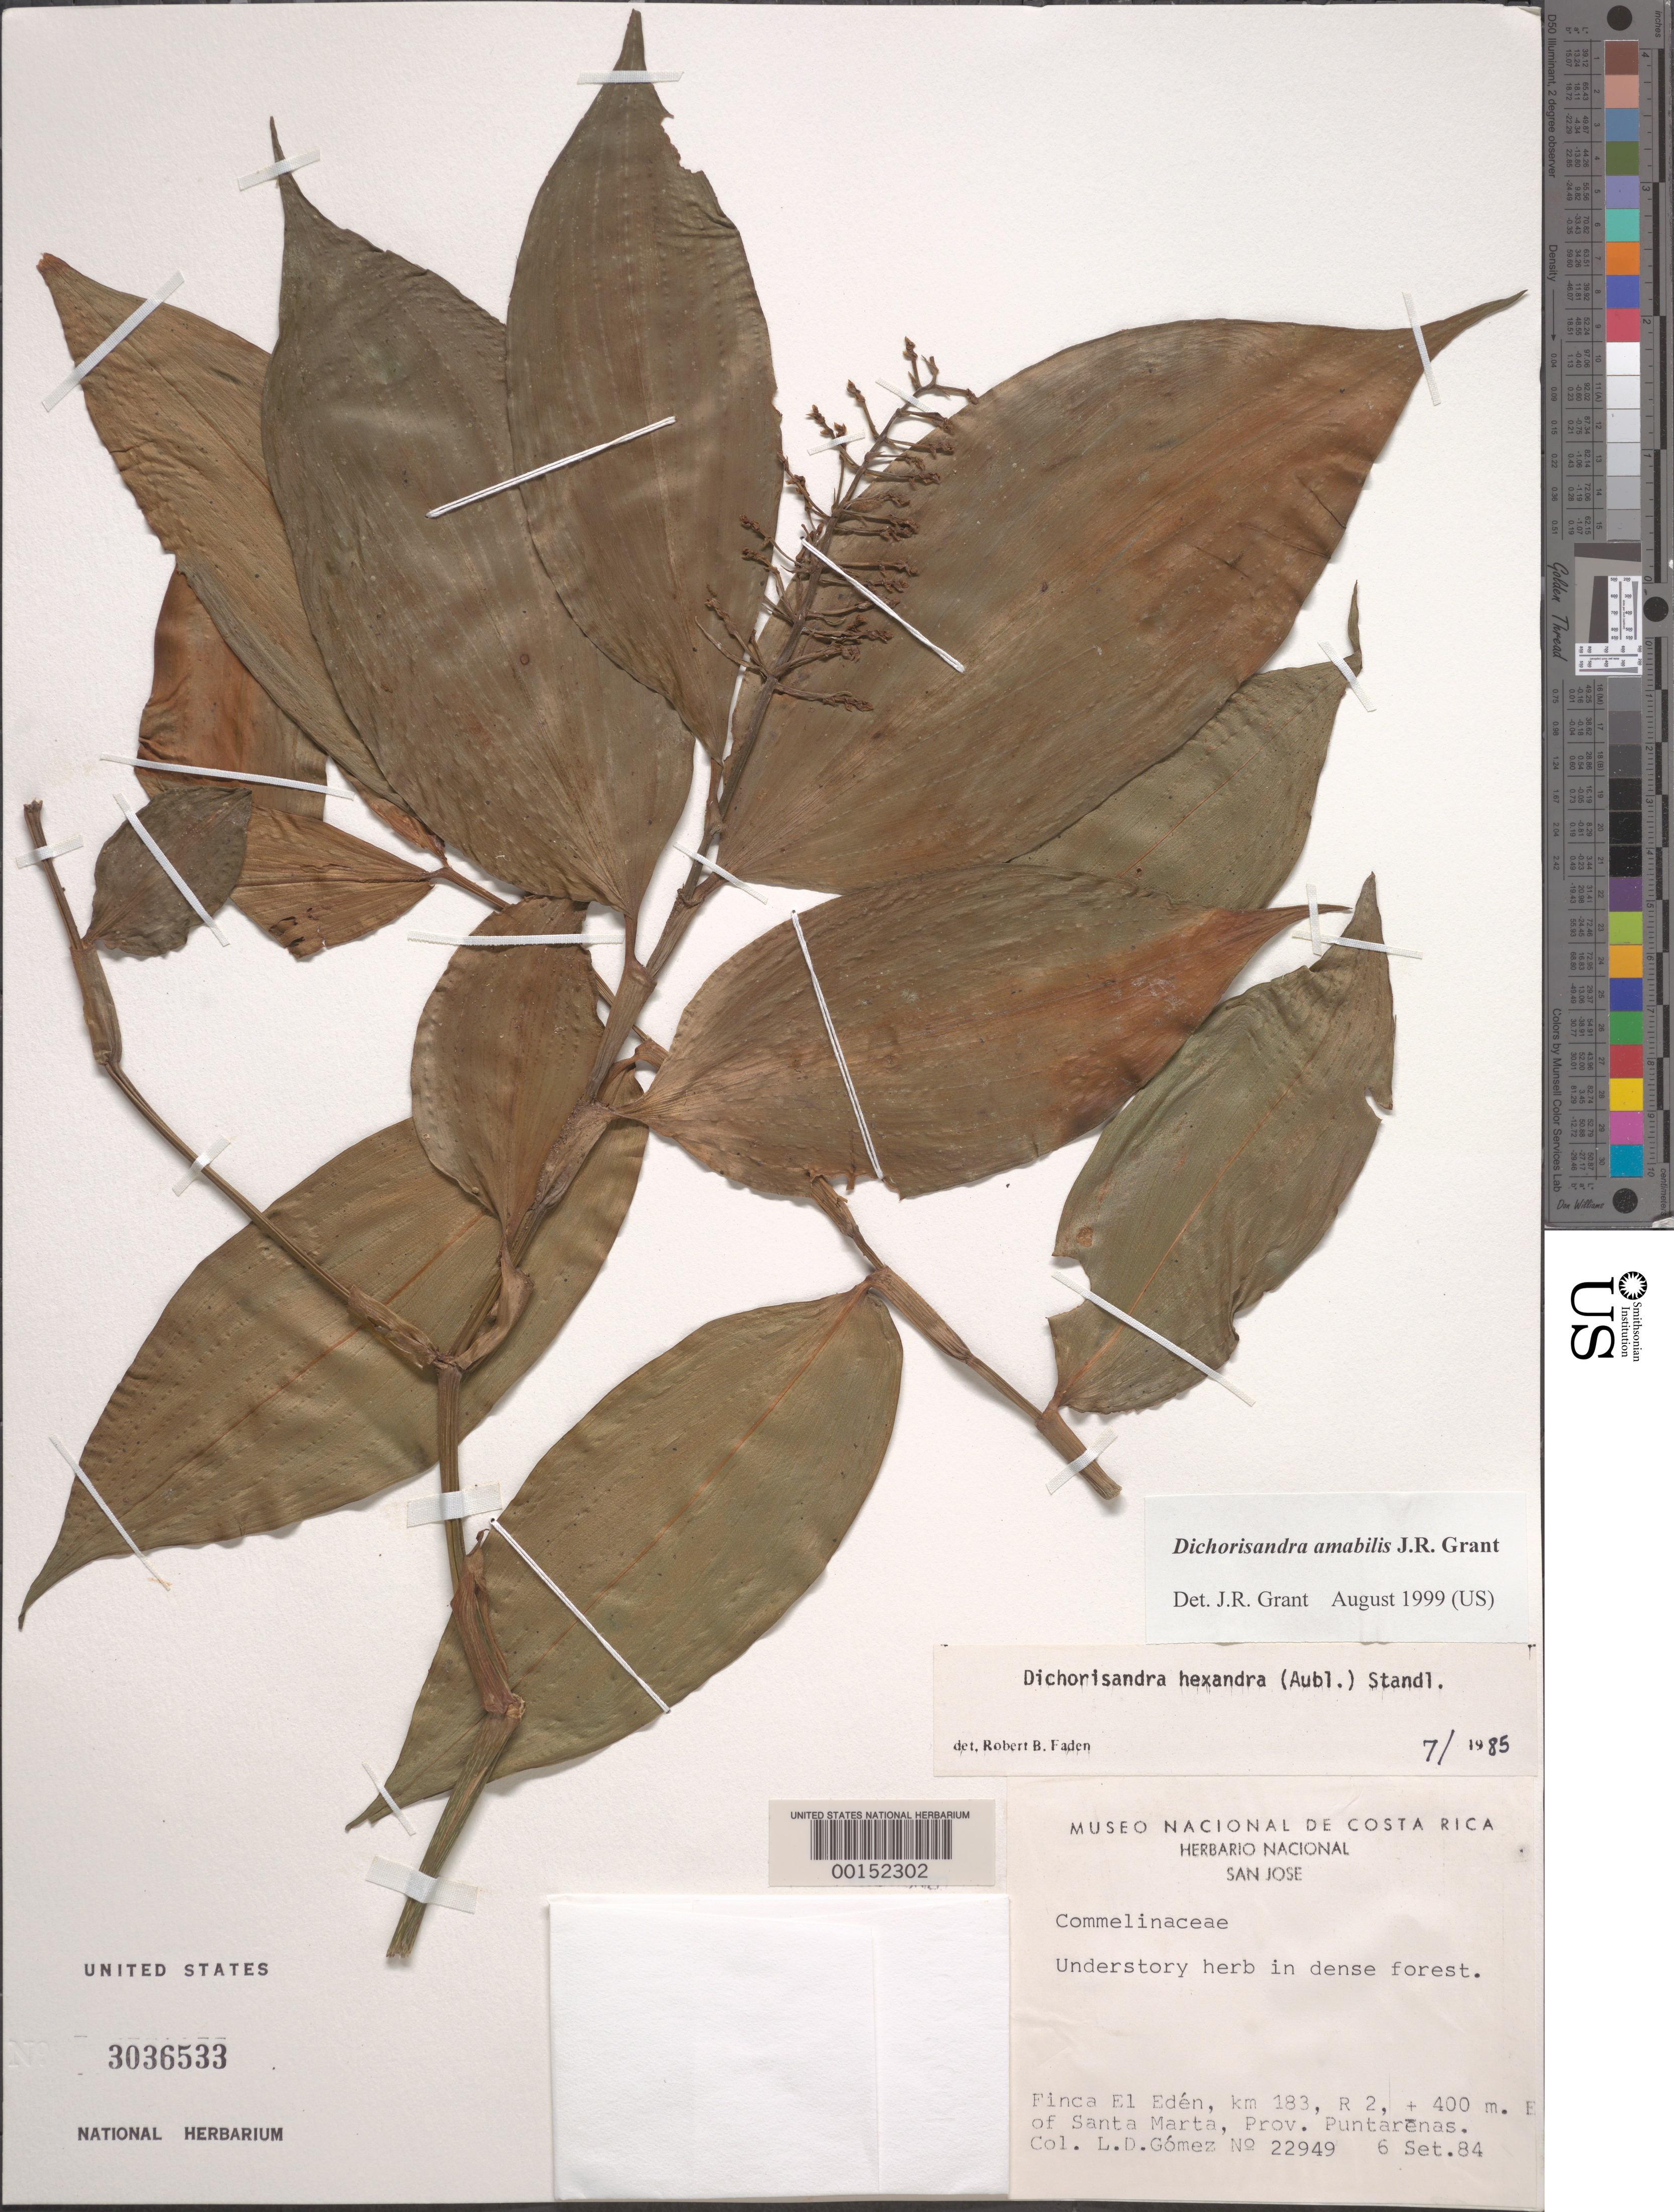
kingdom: Plantae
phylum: Tracheophyta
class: Liliopsida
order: Commelinales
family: Commelinaceae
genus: Dichorisandra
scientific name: Dichorisandra hexandra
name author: (Aubl.) Standl.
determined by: Faden, Robert B., (US), Smithsonian Institution - National Museum of Natural History (UNITED STATES)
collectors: L. D. Gómez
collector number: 22949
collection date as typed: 06 Sep 1984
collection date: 1984-09-06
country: Costa Rica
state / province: Puntarenas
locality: El eden, e of santa marta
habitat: Understory in dense forest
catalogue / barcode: US 3036533